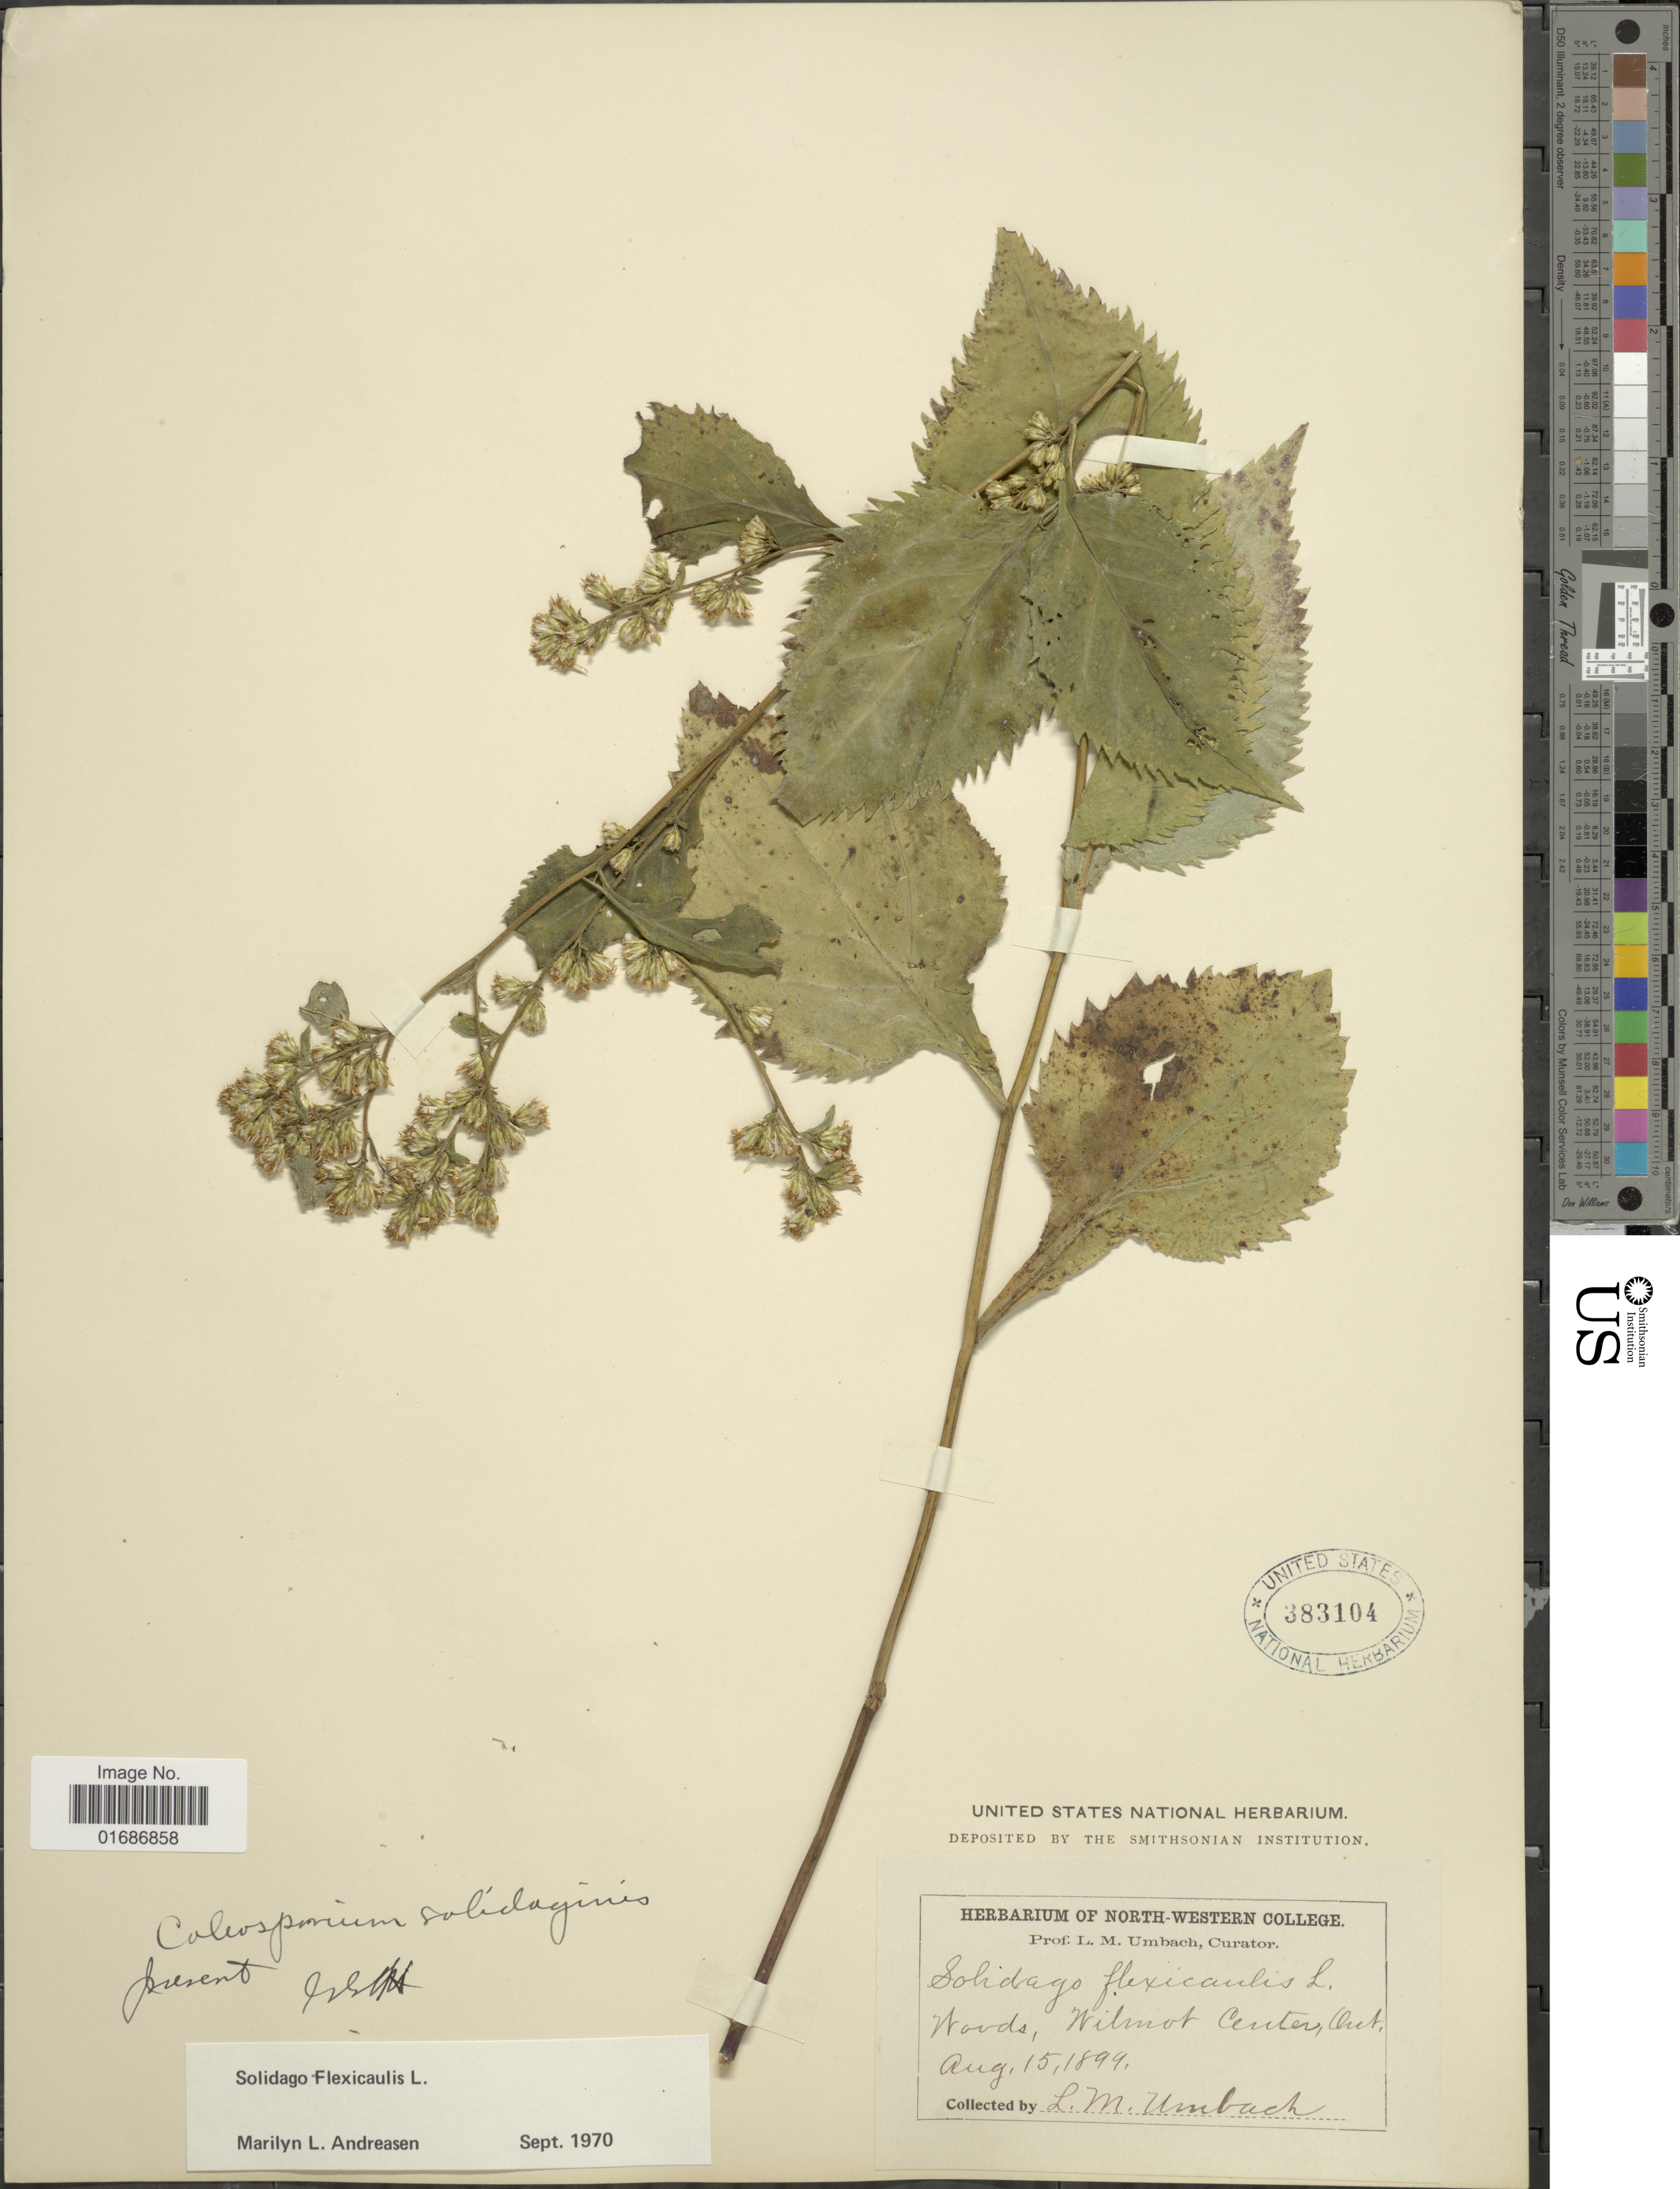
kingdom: Plantae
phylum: Tracheophyta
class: Magnoliopsida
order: Asterales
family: Asteraceae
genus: Solidago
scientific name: Solidago flexicaulis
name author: L.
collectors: L. M. Umbach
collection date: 1899-08-15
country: Canada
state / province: Ontario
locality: Woods, Wilmot Center, Ont.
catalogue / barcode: US 383104